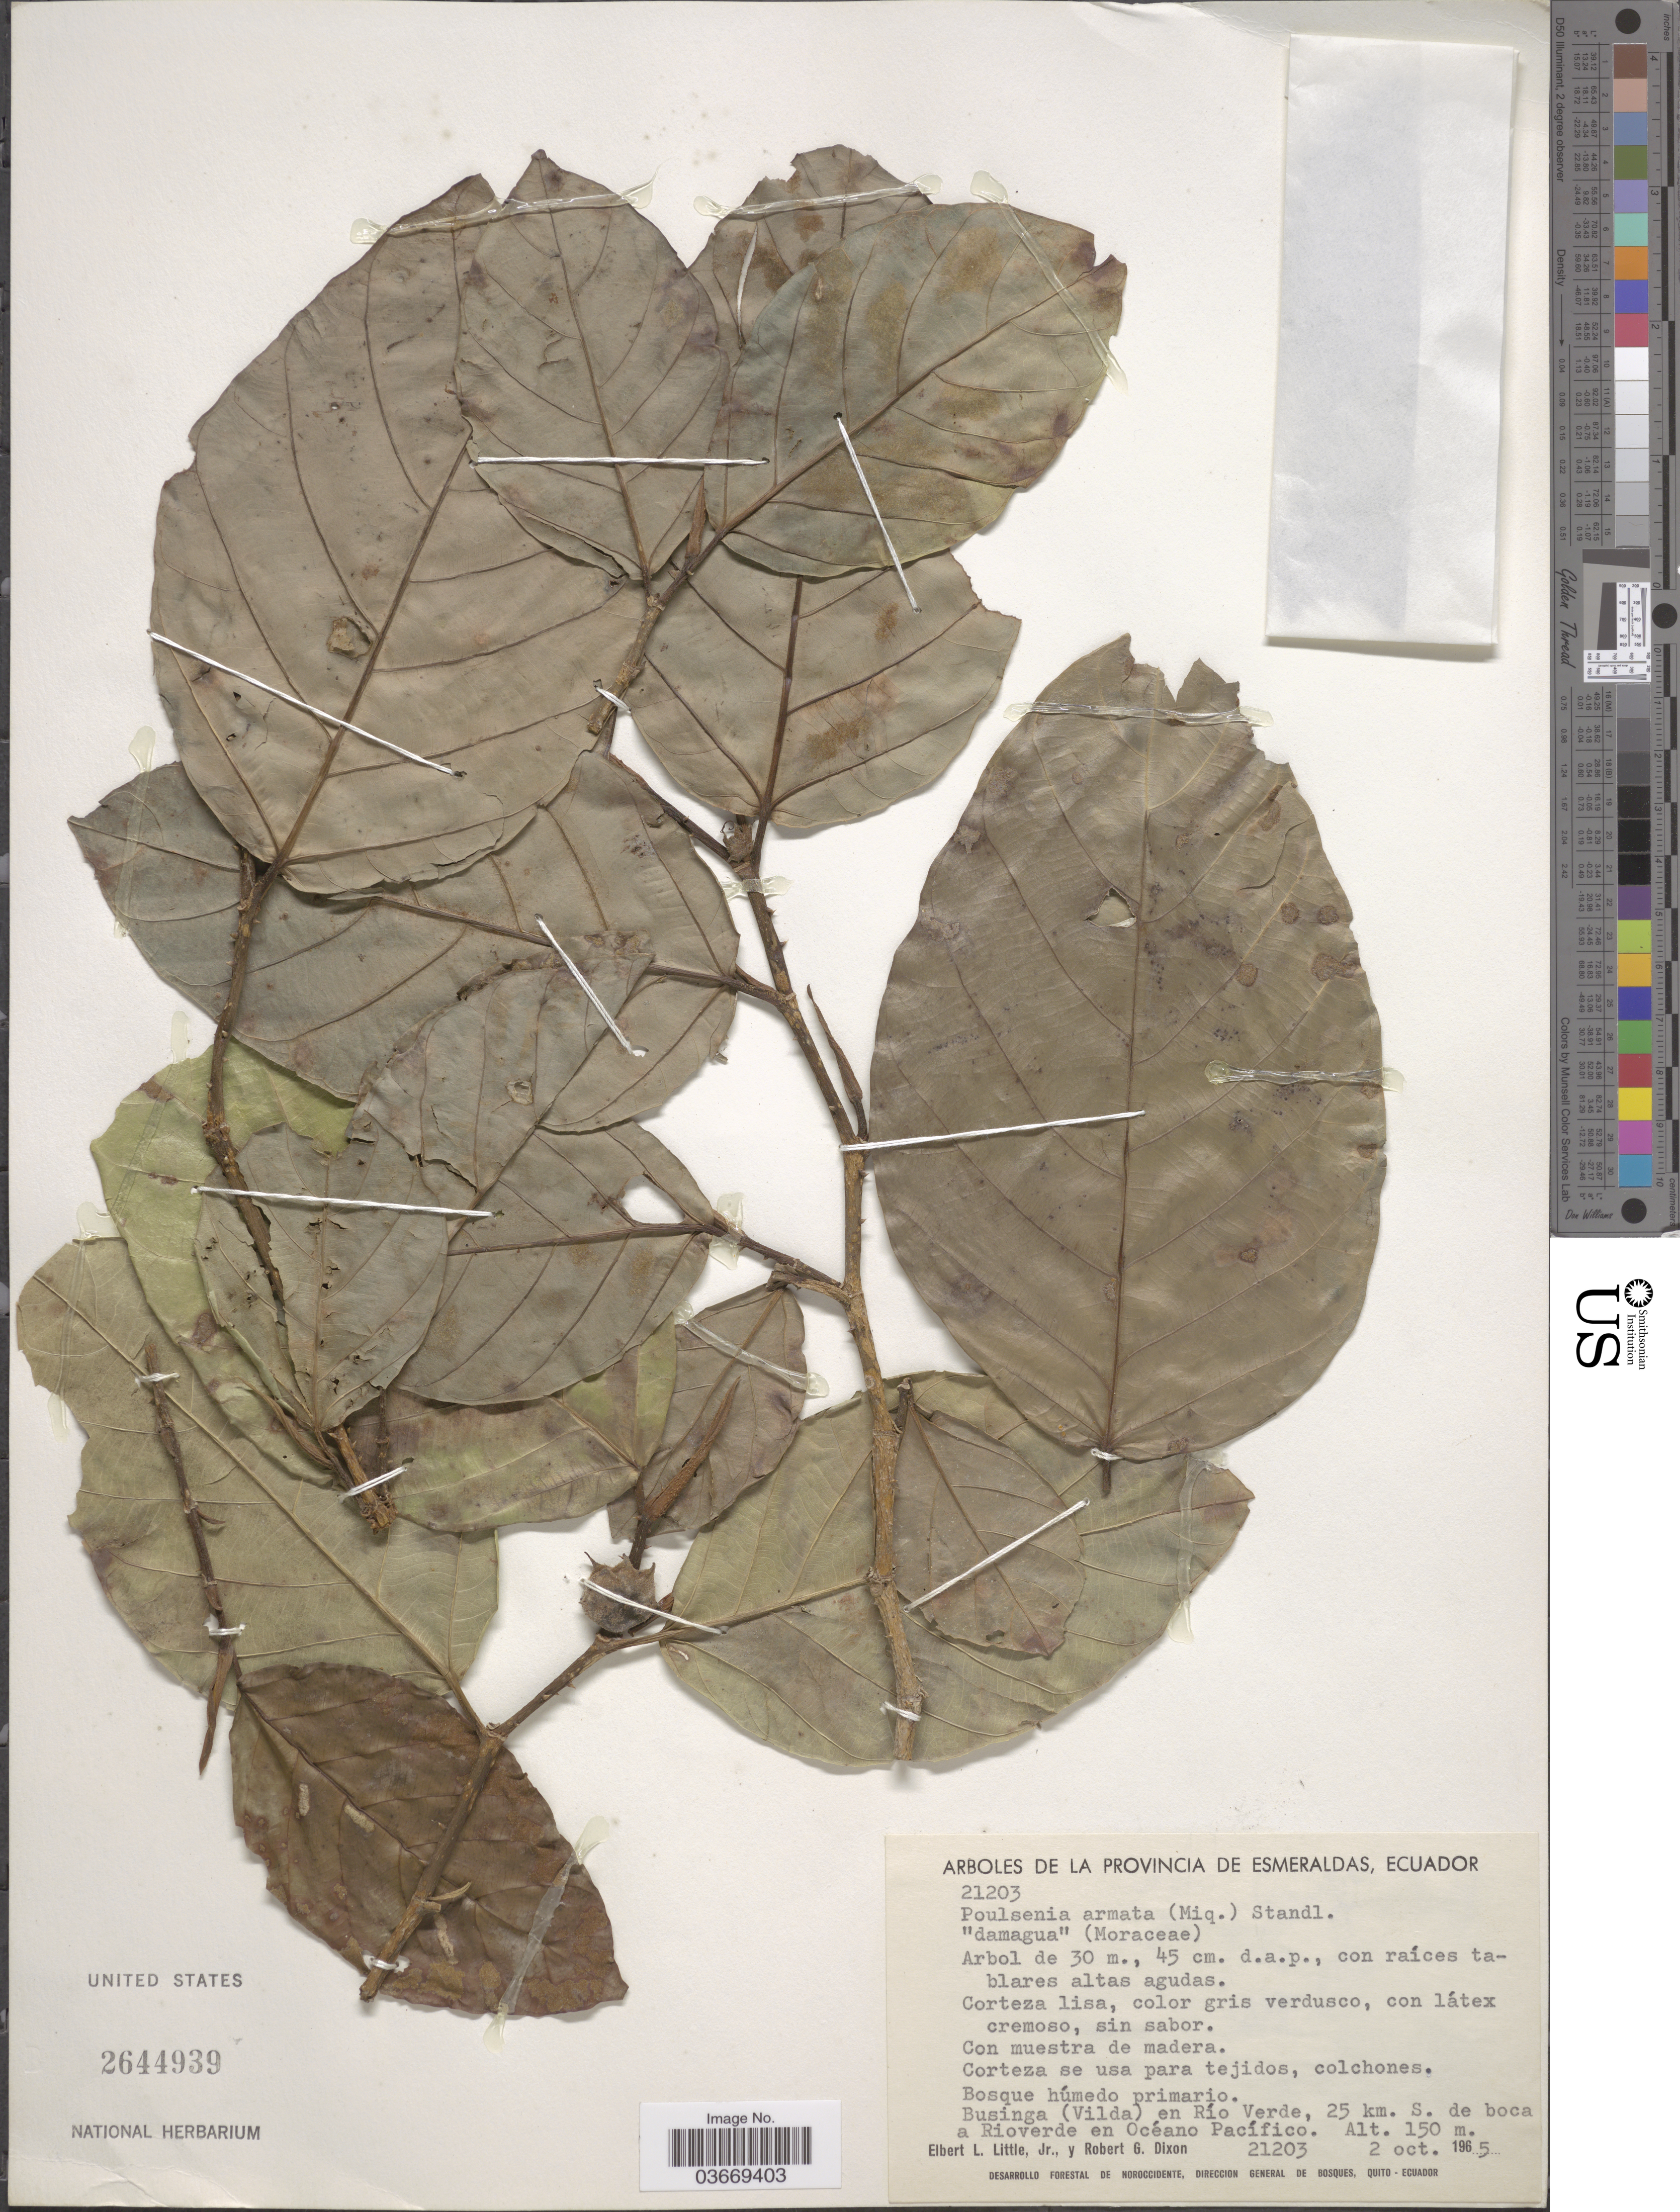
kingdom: Plantae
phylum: Tracheophyta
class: Magnoliopsida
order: Rosales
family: Moraceae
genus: Poulsenia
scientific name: Poulsenia armata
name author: (Miq.) Standl.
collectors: E. L. Little & R. G. Dixon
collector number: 21203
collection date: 1965-10-02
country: Ecuador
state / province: Esmeraldas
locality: Businga (Vilda) en Río Verde, 25 km. S. de boca a Rioverde en Océano Pacífico.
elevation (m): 150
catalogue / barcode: US 2644939